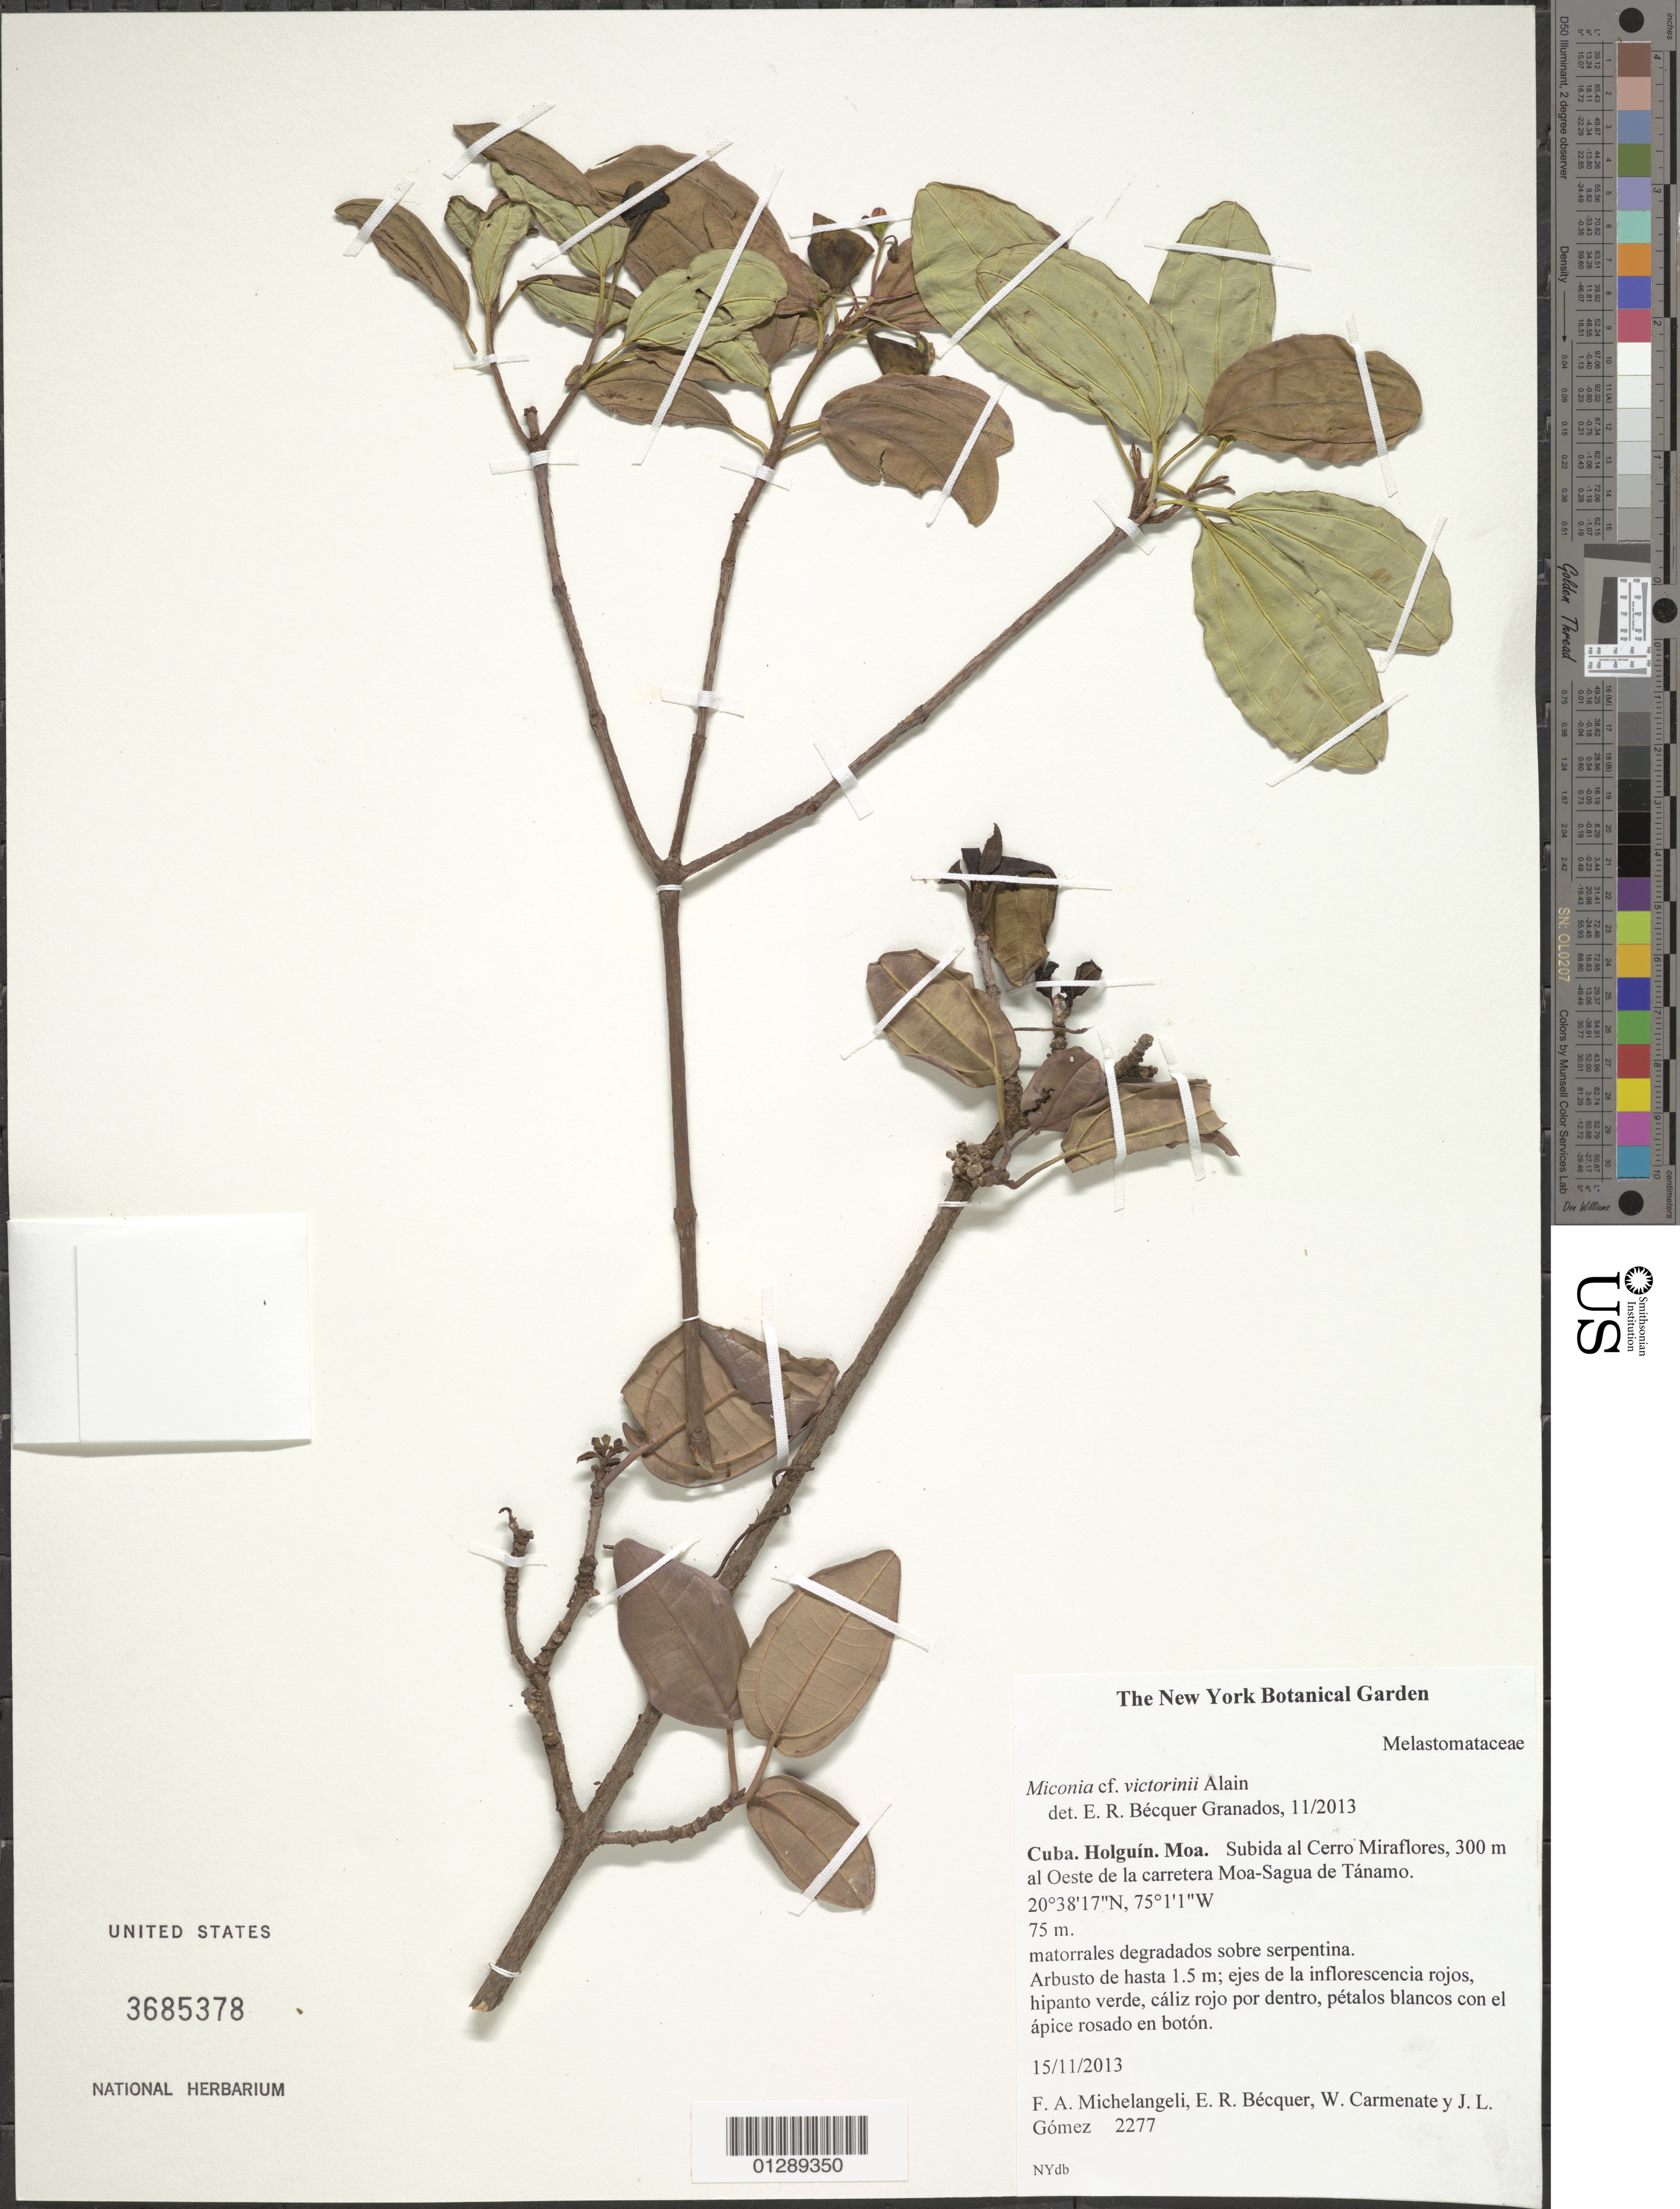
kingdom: Plantae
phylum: Tracheophyta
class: Magnoliopsida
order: Myrtales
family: Melastomataceae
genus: Miconia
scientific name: Miconia victorini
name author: Alain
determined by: Bécquer Granados, E. R., (HAJB)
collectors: F. A. Michelangeli, E. R. Bécquer Granados, W. Carmenate & J. Gomez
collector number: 2277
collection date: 2013-11-15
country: Cuba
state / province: Holguin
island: Cuba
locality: Moa. Subida al Cerro Miraflores, 300 m al Oeste de la carretera Moa-Sagua de Tánamo.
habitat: Matorrales degradados sobre serpentina.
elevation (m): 75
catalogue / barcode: US 3685378